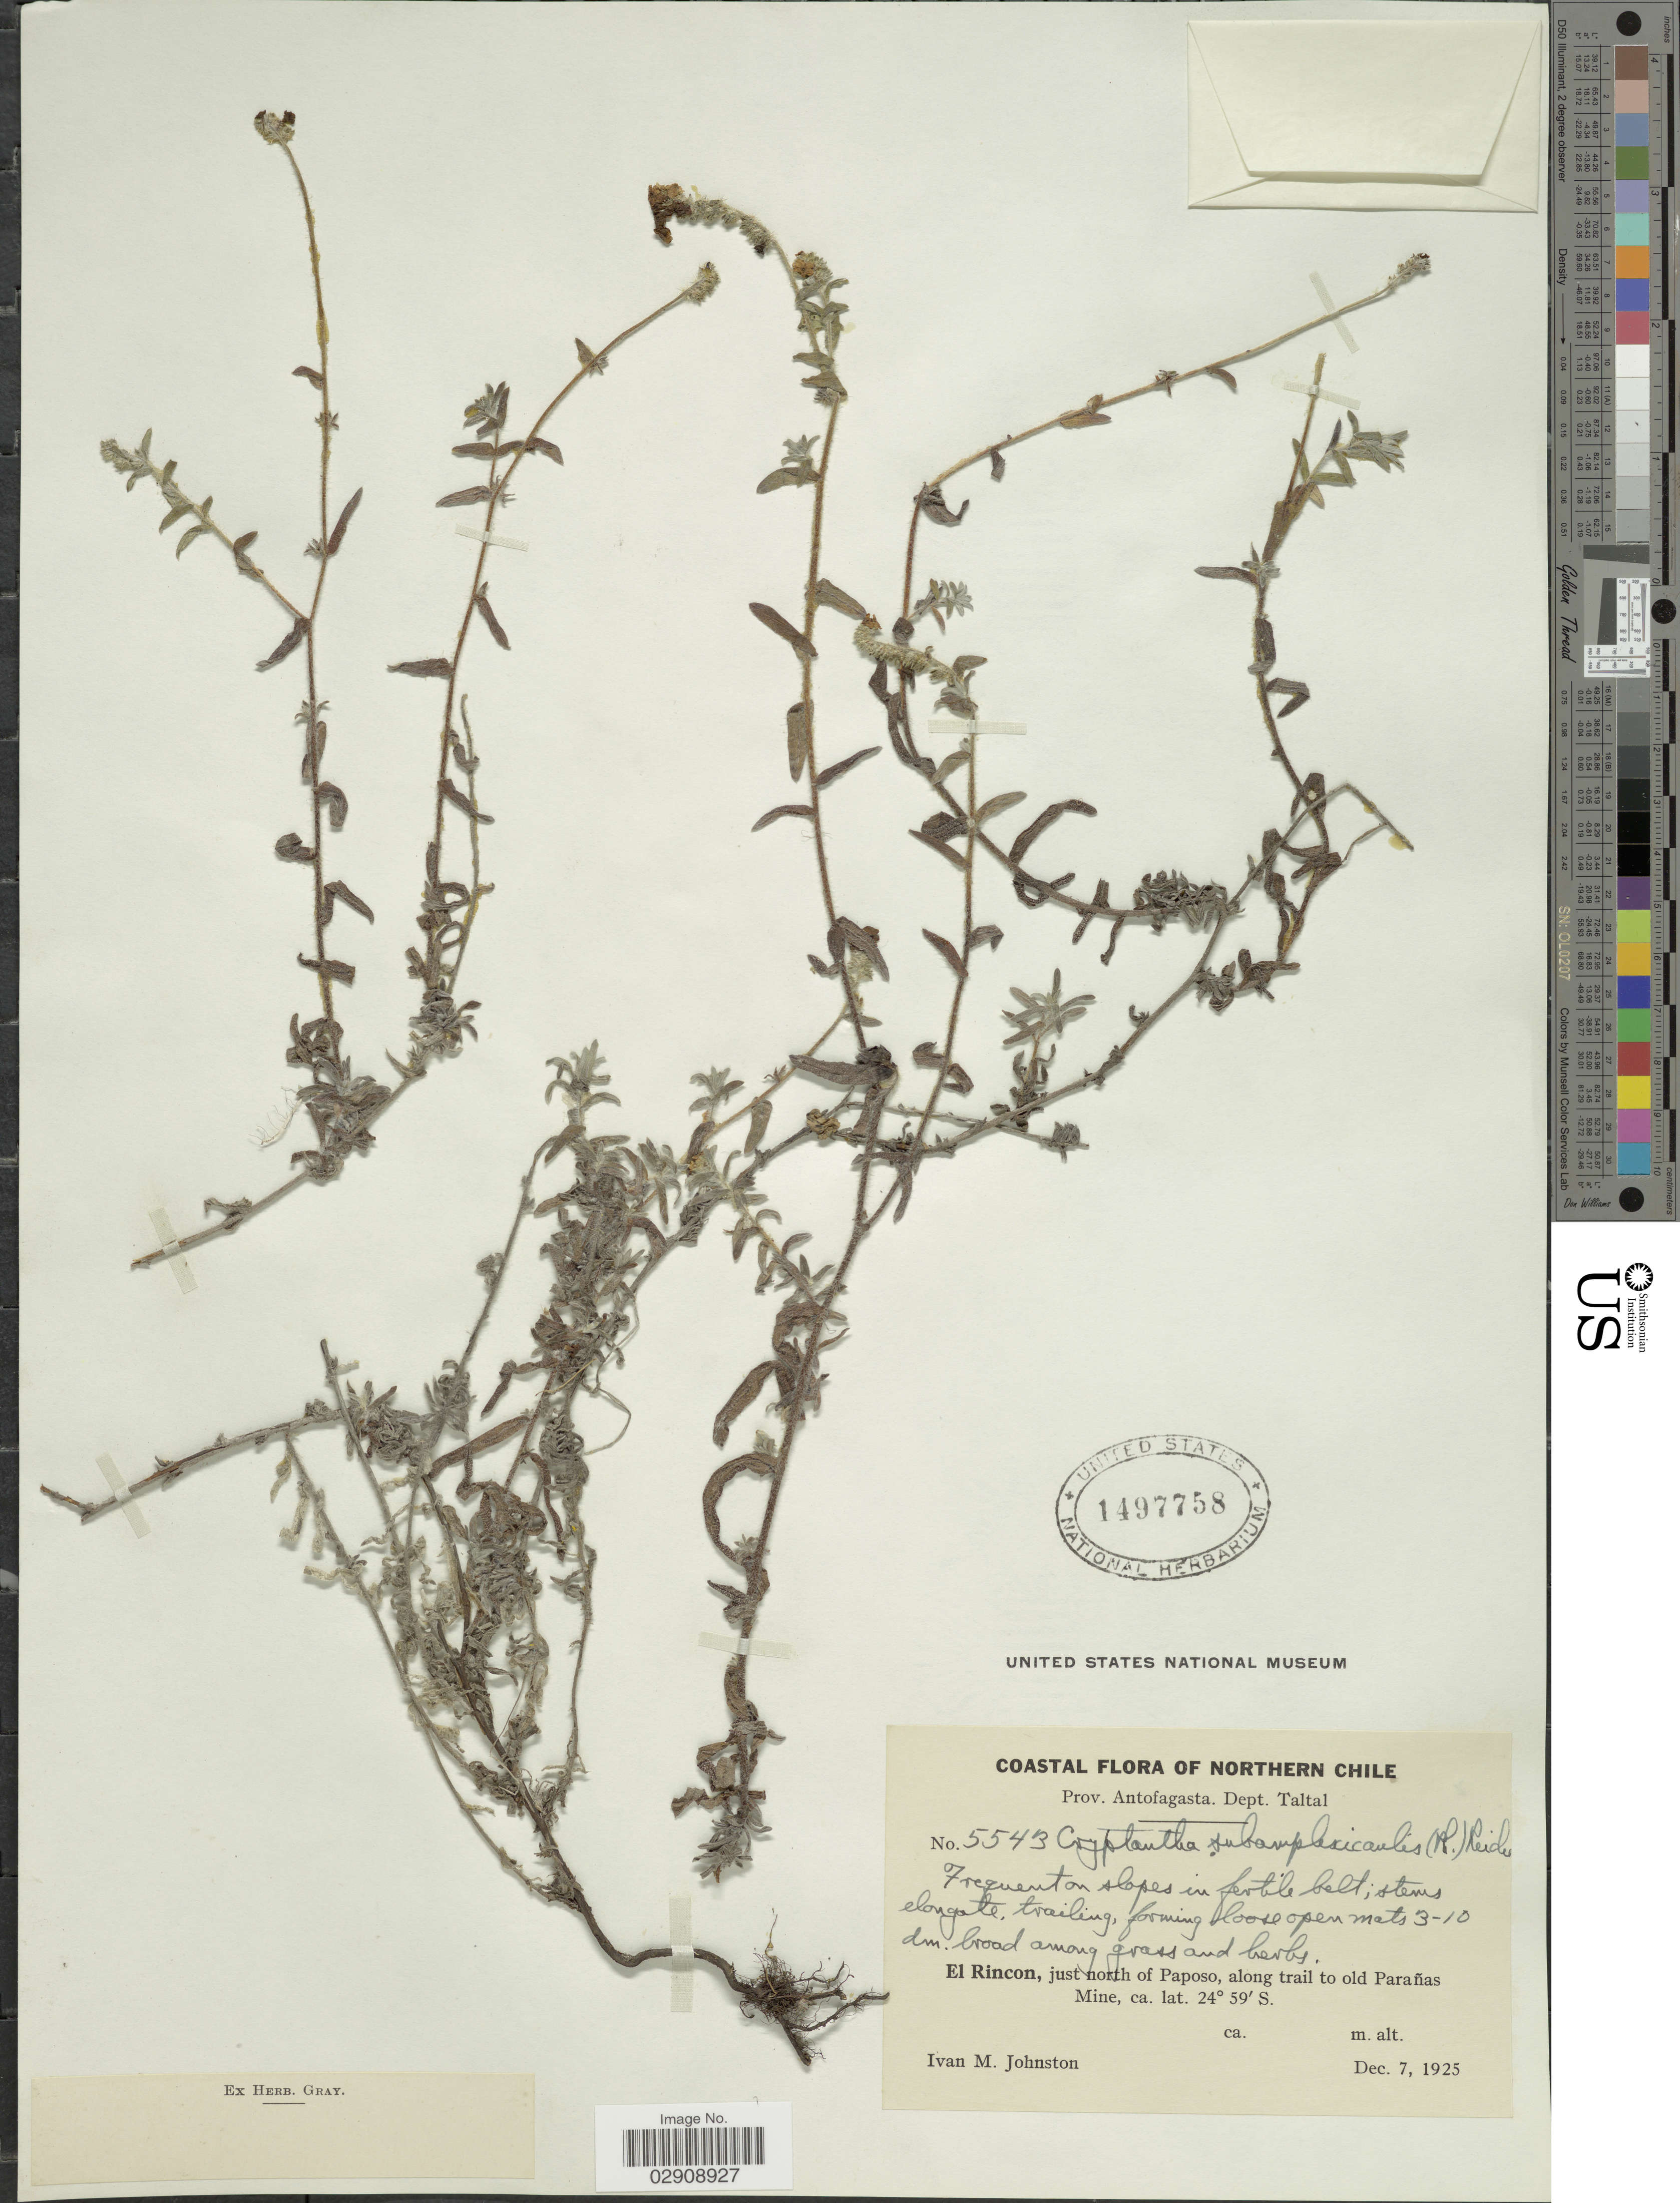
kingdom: Plantae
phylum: Tracheophyta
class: Magnoliopsida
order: Boraginales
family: Boraginaceae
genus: Cryptantha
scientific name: Cryptantha subamplexicaulis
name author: (Phil.) Reiche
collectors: I.M. Johnston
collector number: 5543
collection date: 1925-12-07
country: Chile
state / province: Antofagasta (II)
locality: El Rincon, just north of Paposo, along trail to old Parañas Mine. Prov. Antofagasta. Dep. Taltal. Northern Chile.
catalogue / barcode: US 1497758